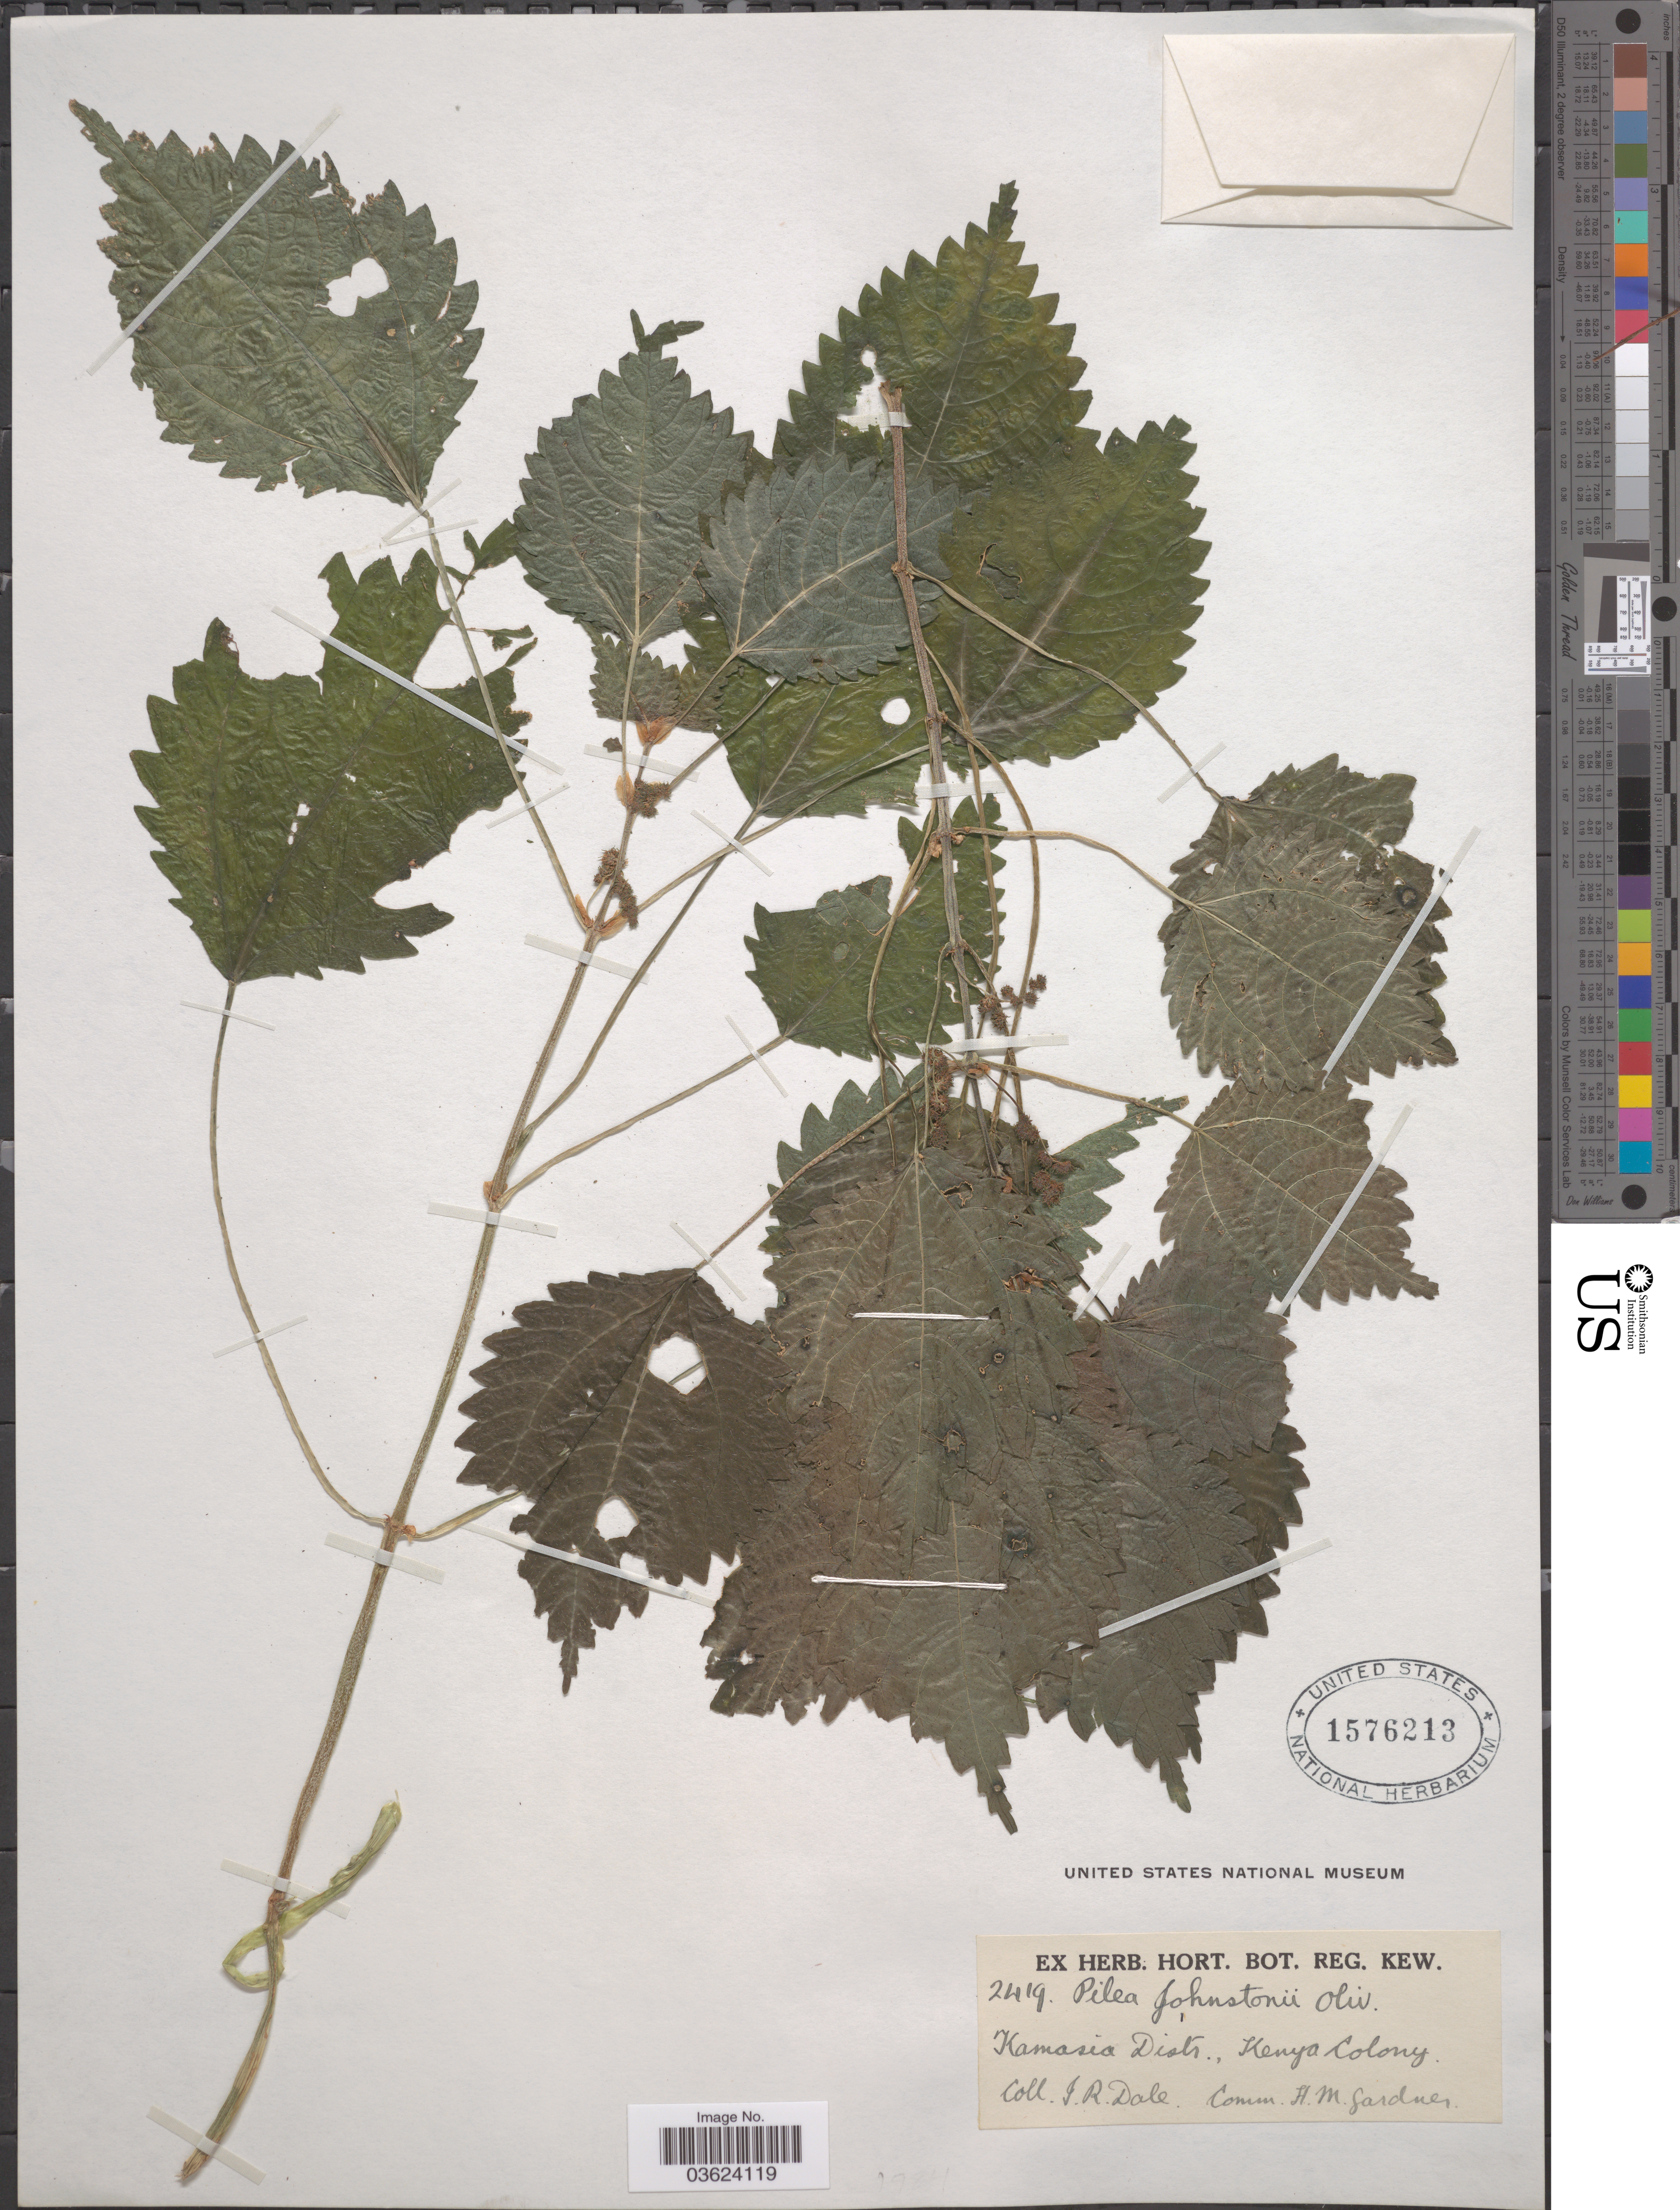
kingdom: Plantae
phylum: Tracheophyta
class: Magnoliopsida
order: Rosales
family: Urticaceae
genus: Pilea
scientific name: Pilea johnstonii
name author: Oliv.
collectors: J. Dale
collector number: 2419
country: Kenya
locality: Kamasia Distr., Kenya Colony.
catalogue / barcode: US 1576213